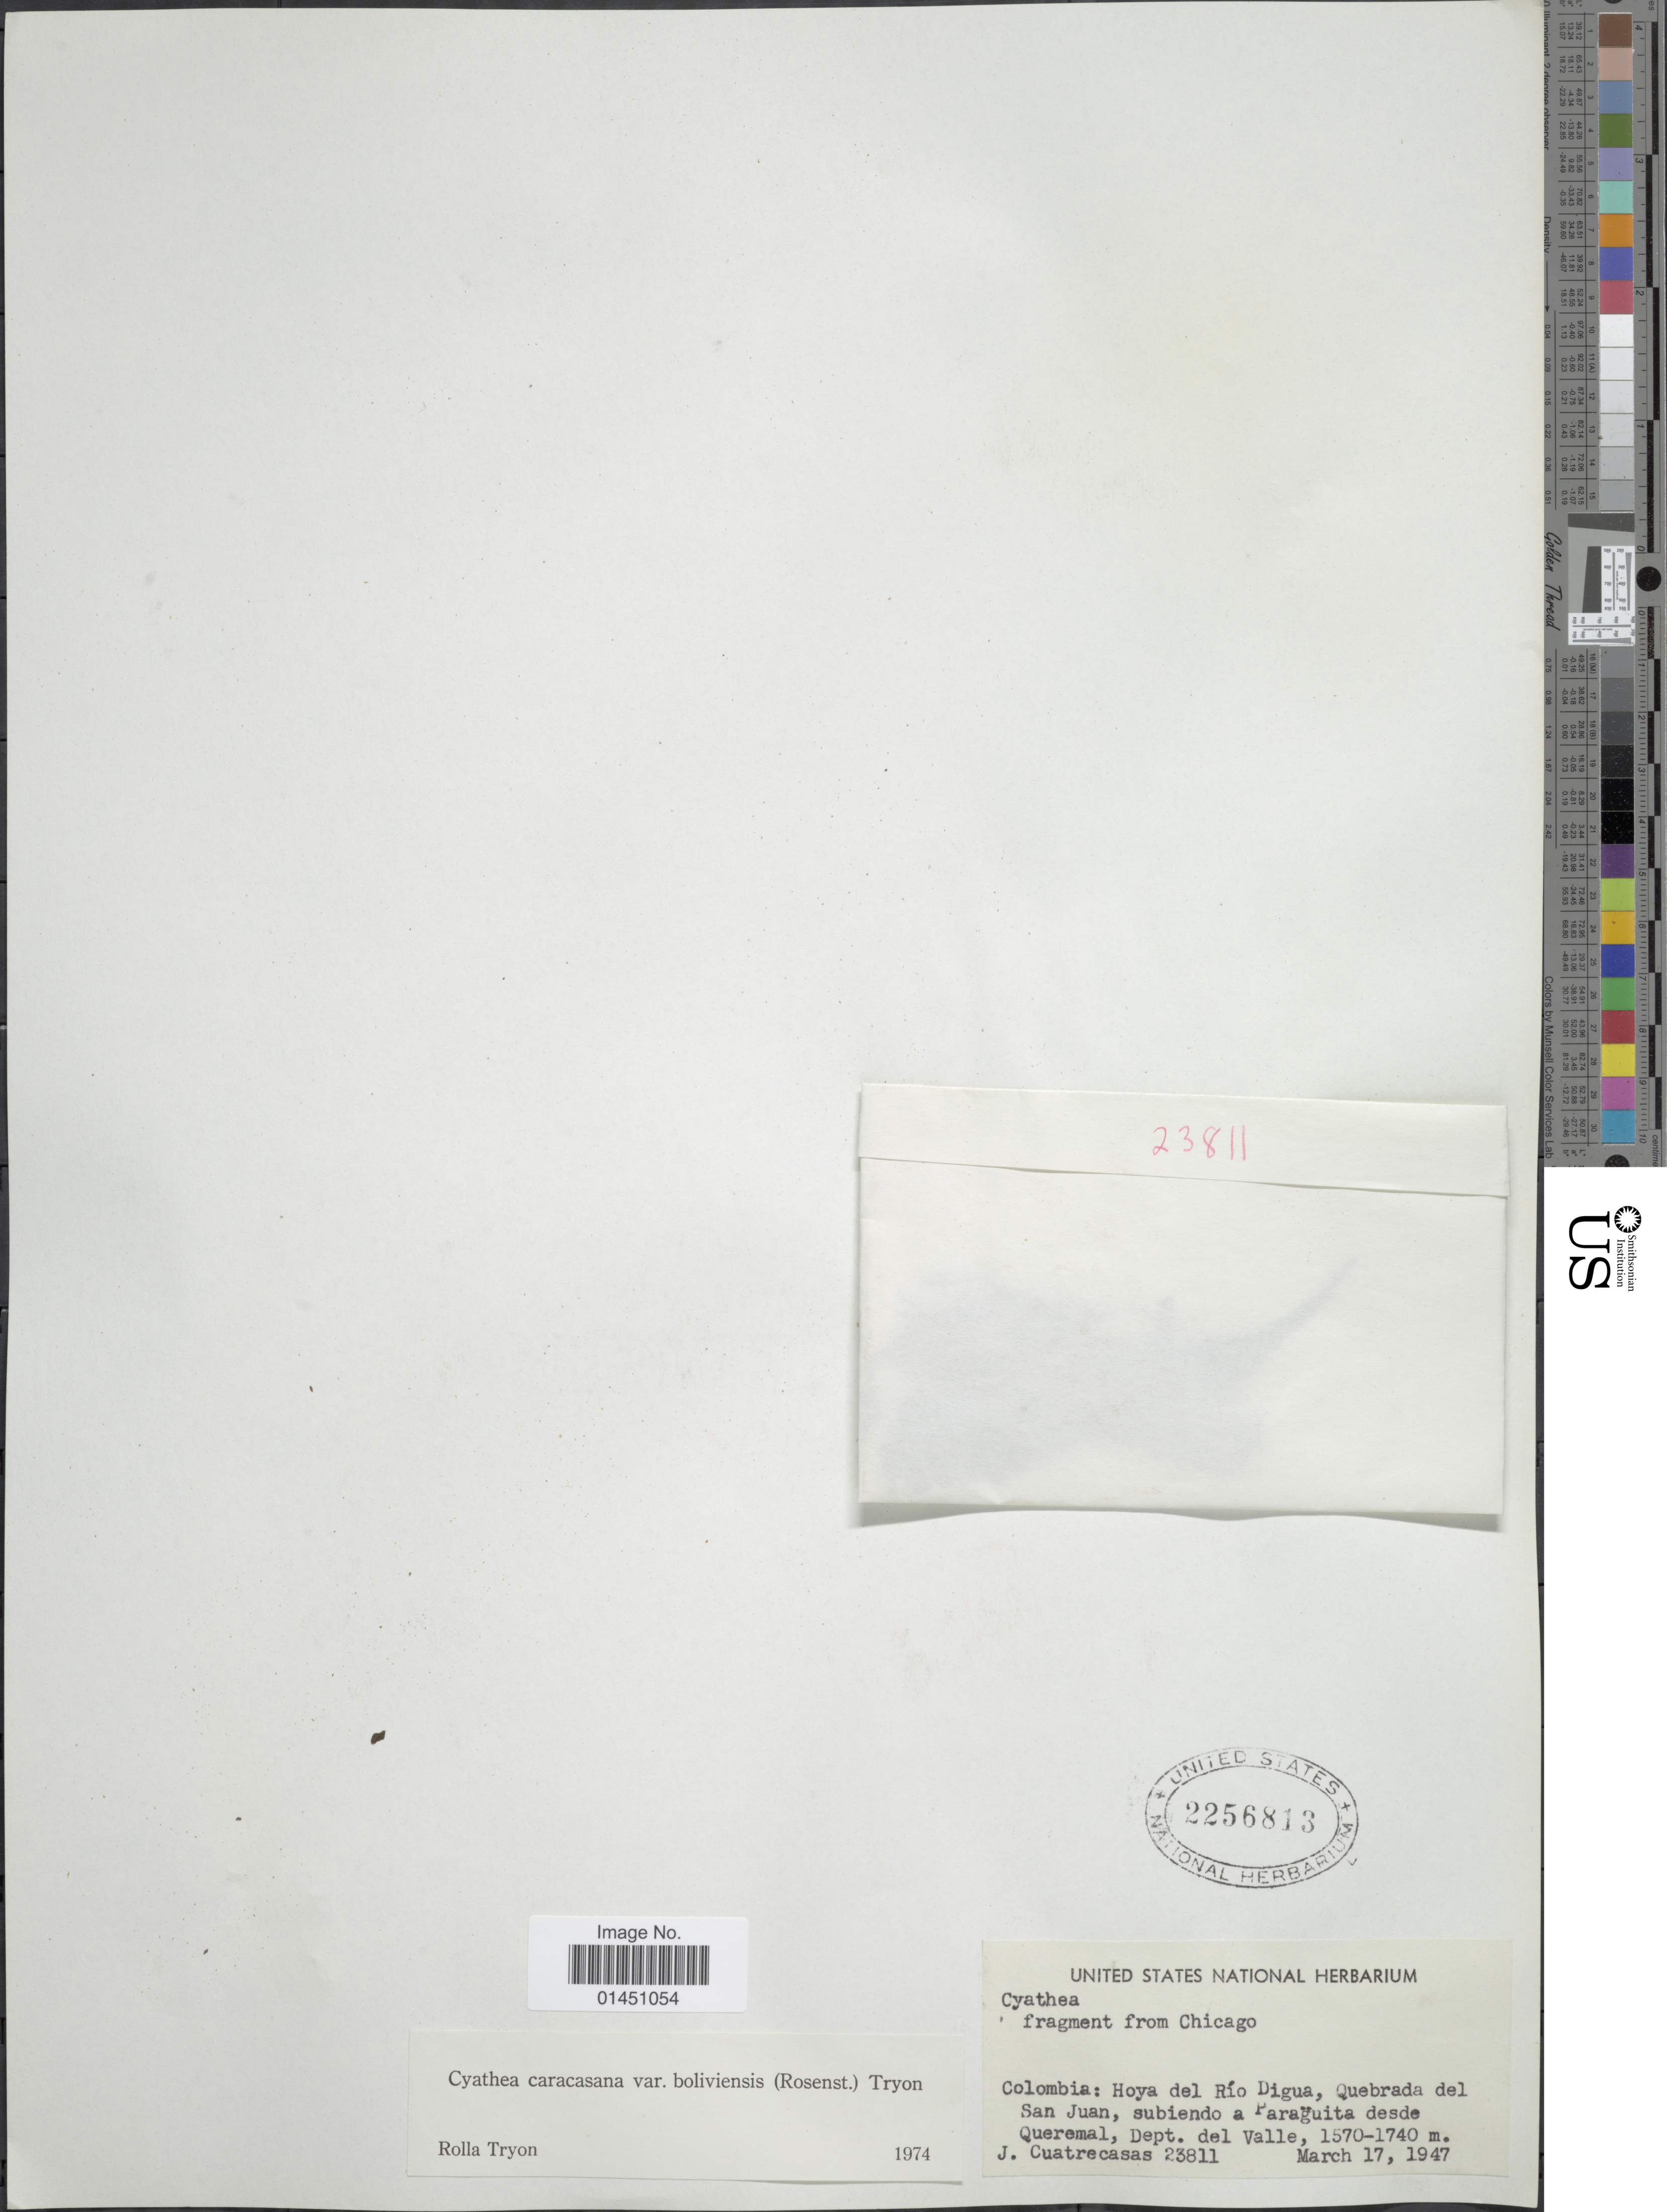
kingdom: Plantae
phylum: Tracheophyta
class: Polypodiopsida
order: Cyatheales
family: Cyatheaceae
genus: Cyathea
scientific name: Cyathea caracasana var. boliviensis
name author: (Rosenst.) R.M. Tryon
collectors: J. Cuatrecasas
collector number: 23811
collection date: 1947-03-17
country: Colombia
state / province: Valle del Cauca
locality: Hoya del Rio Digua, Quebrada del San Juan, subiendo a Paraguita desde Queremal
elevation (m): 1570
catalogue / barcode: US 2256813